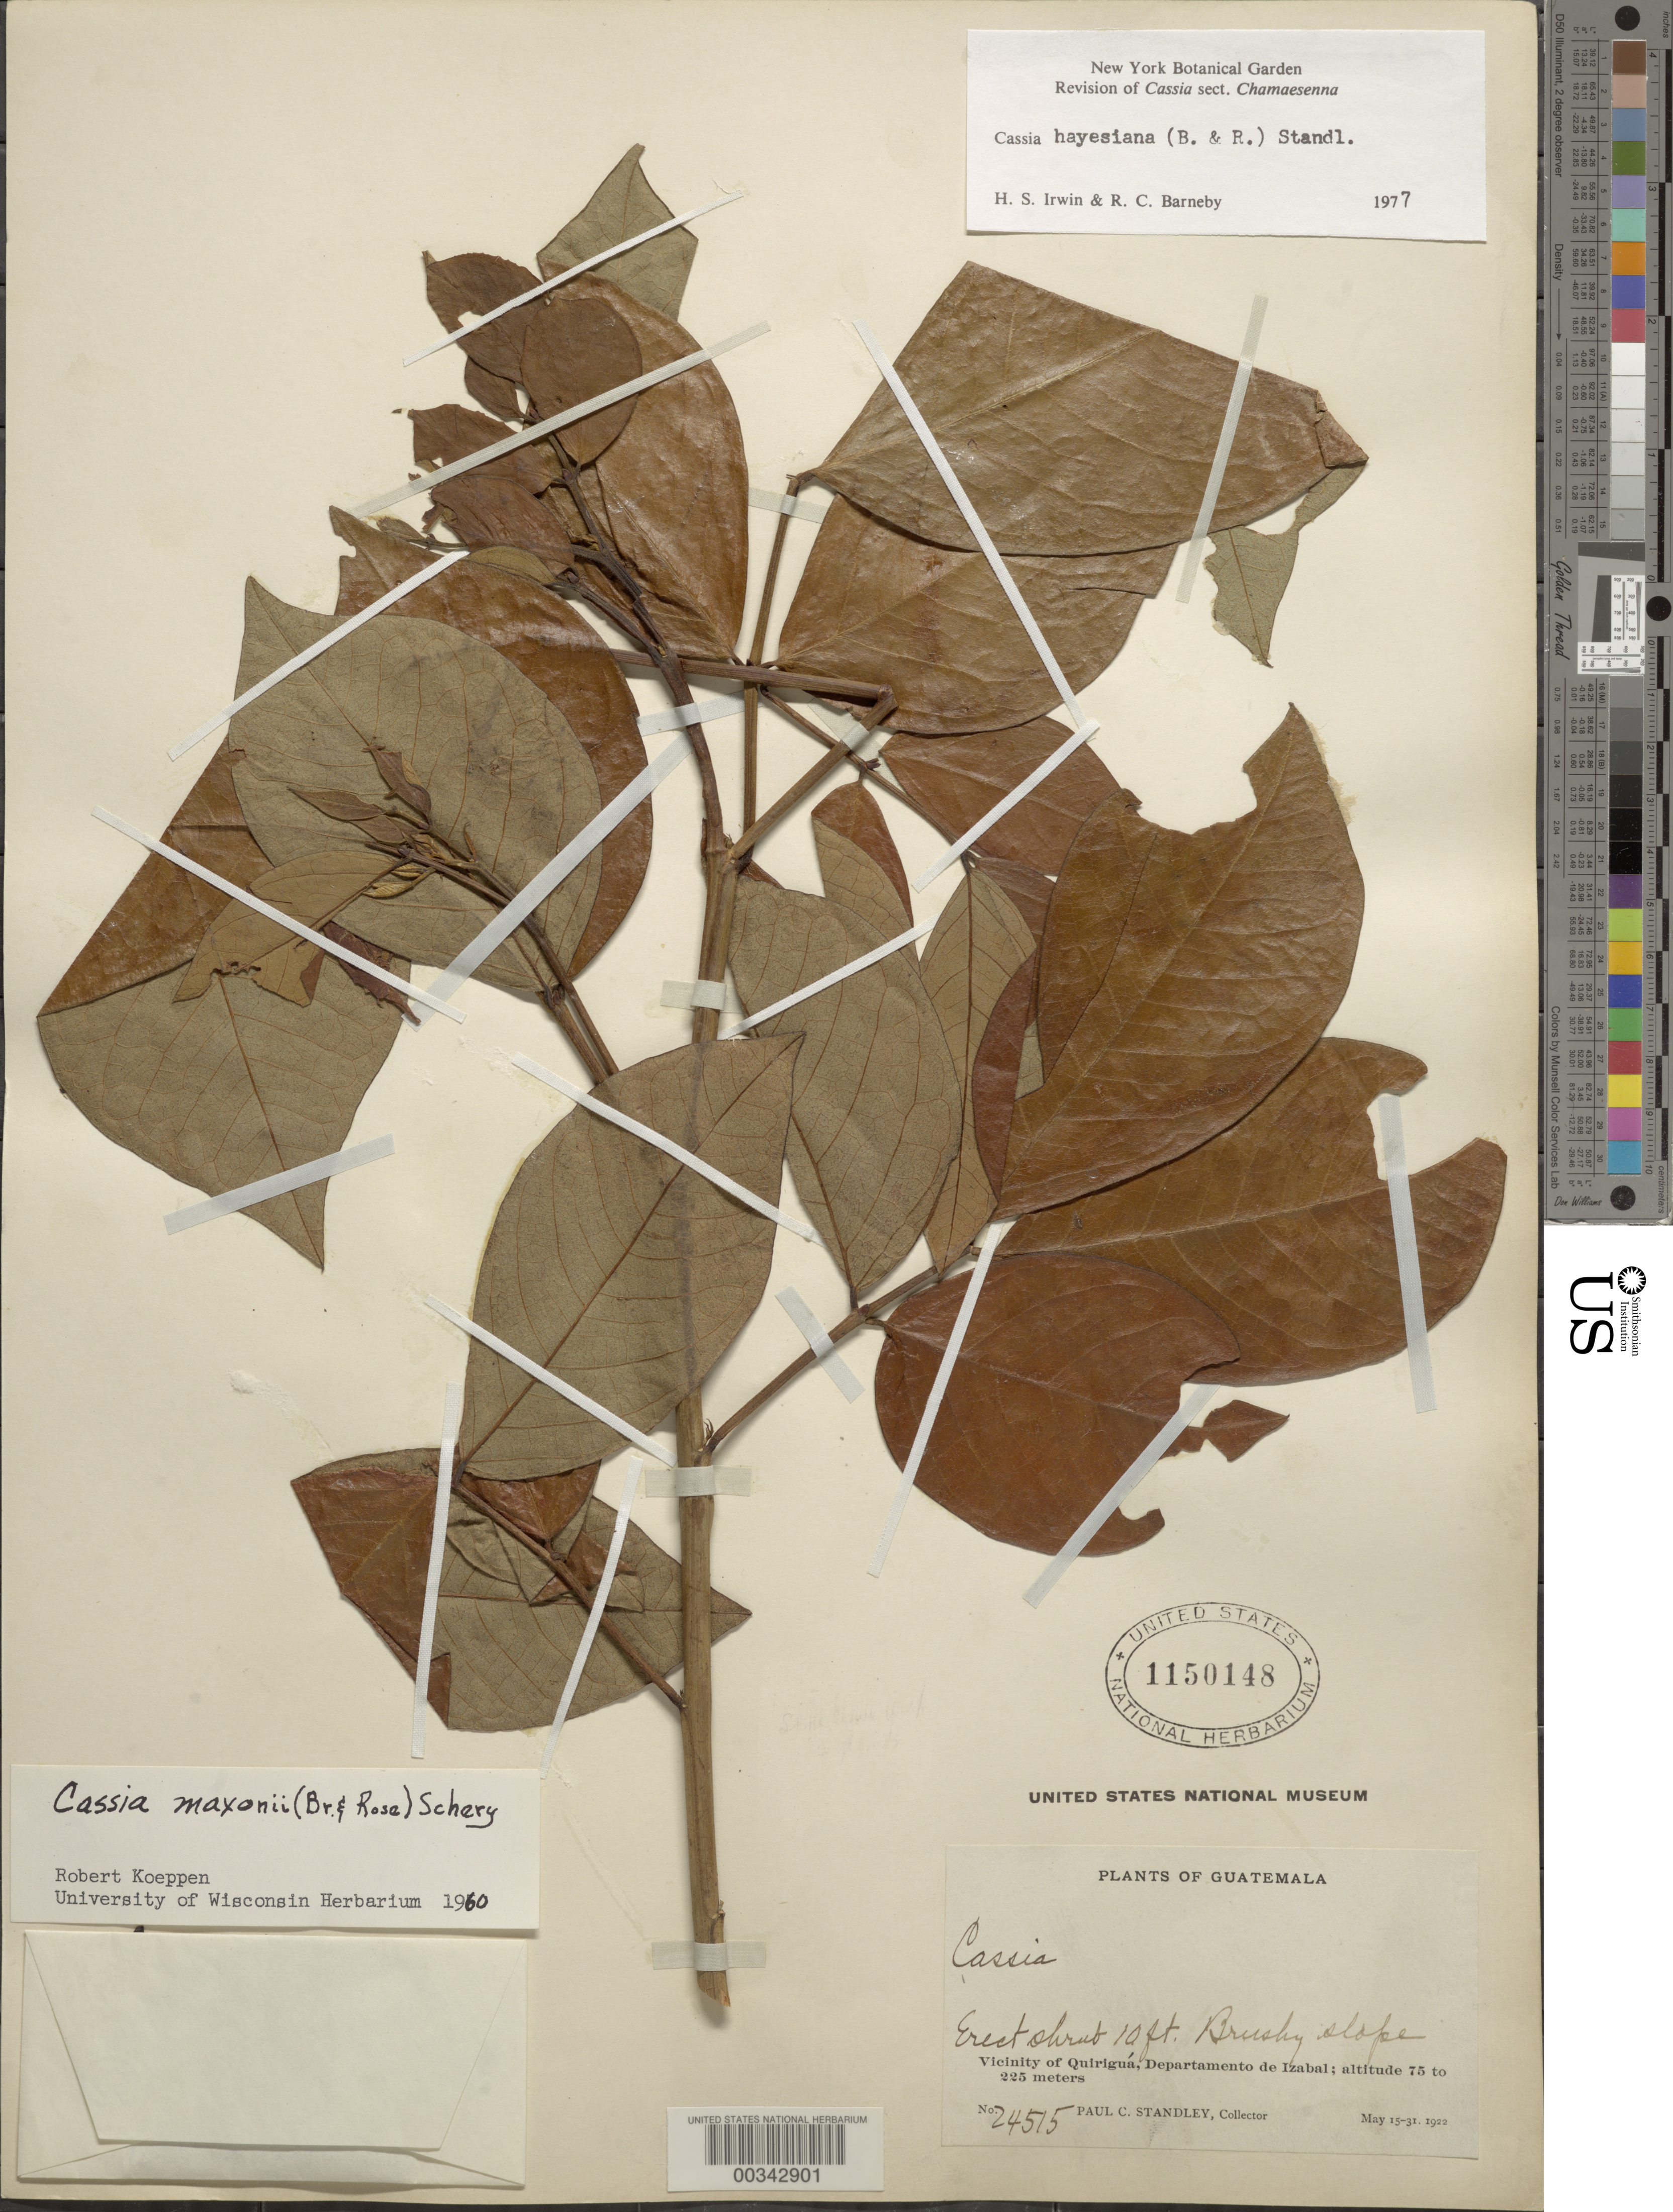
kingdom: Plantae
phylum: Tracheophyta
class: Magnoliopsida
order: Fabales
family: Fabaceae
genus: Senna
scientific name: Senna hayesiana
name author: (Britton & Rose) H.S. Irwin & Barneby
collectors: P. C. Standley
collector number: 24515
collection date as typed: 15 May 1922 to 31 May 1922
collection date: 1922-05-15/1922-05-31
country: Guatemala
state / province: Izabal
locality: Vicinity of Quiriguá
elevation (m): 75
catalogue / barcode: US 1150148